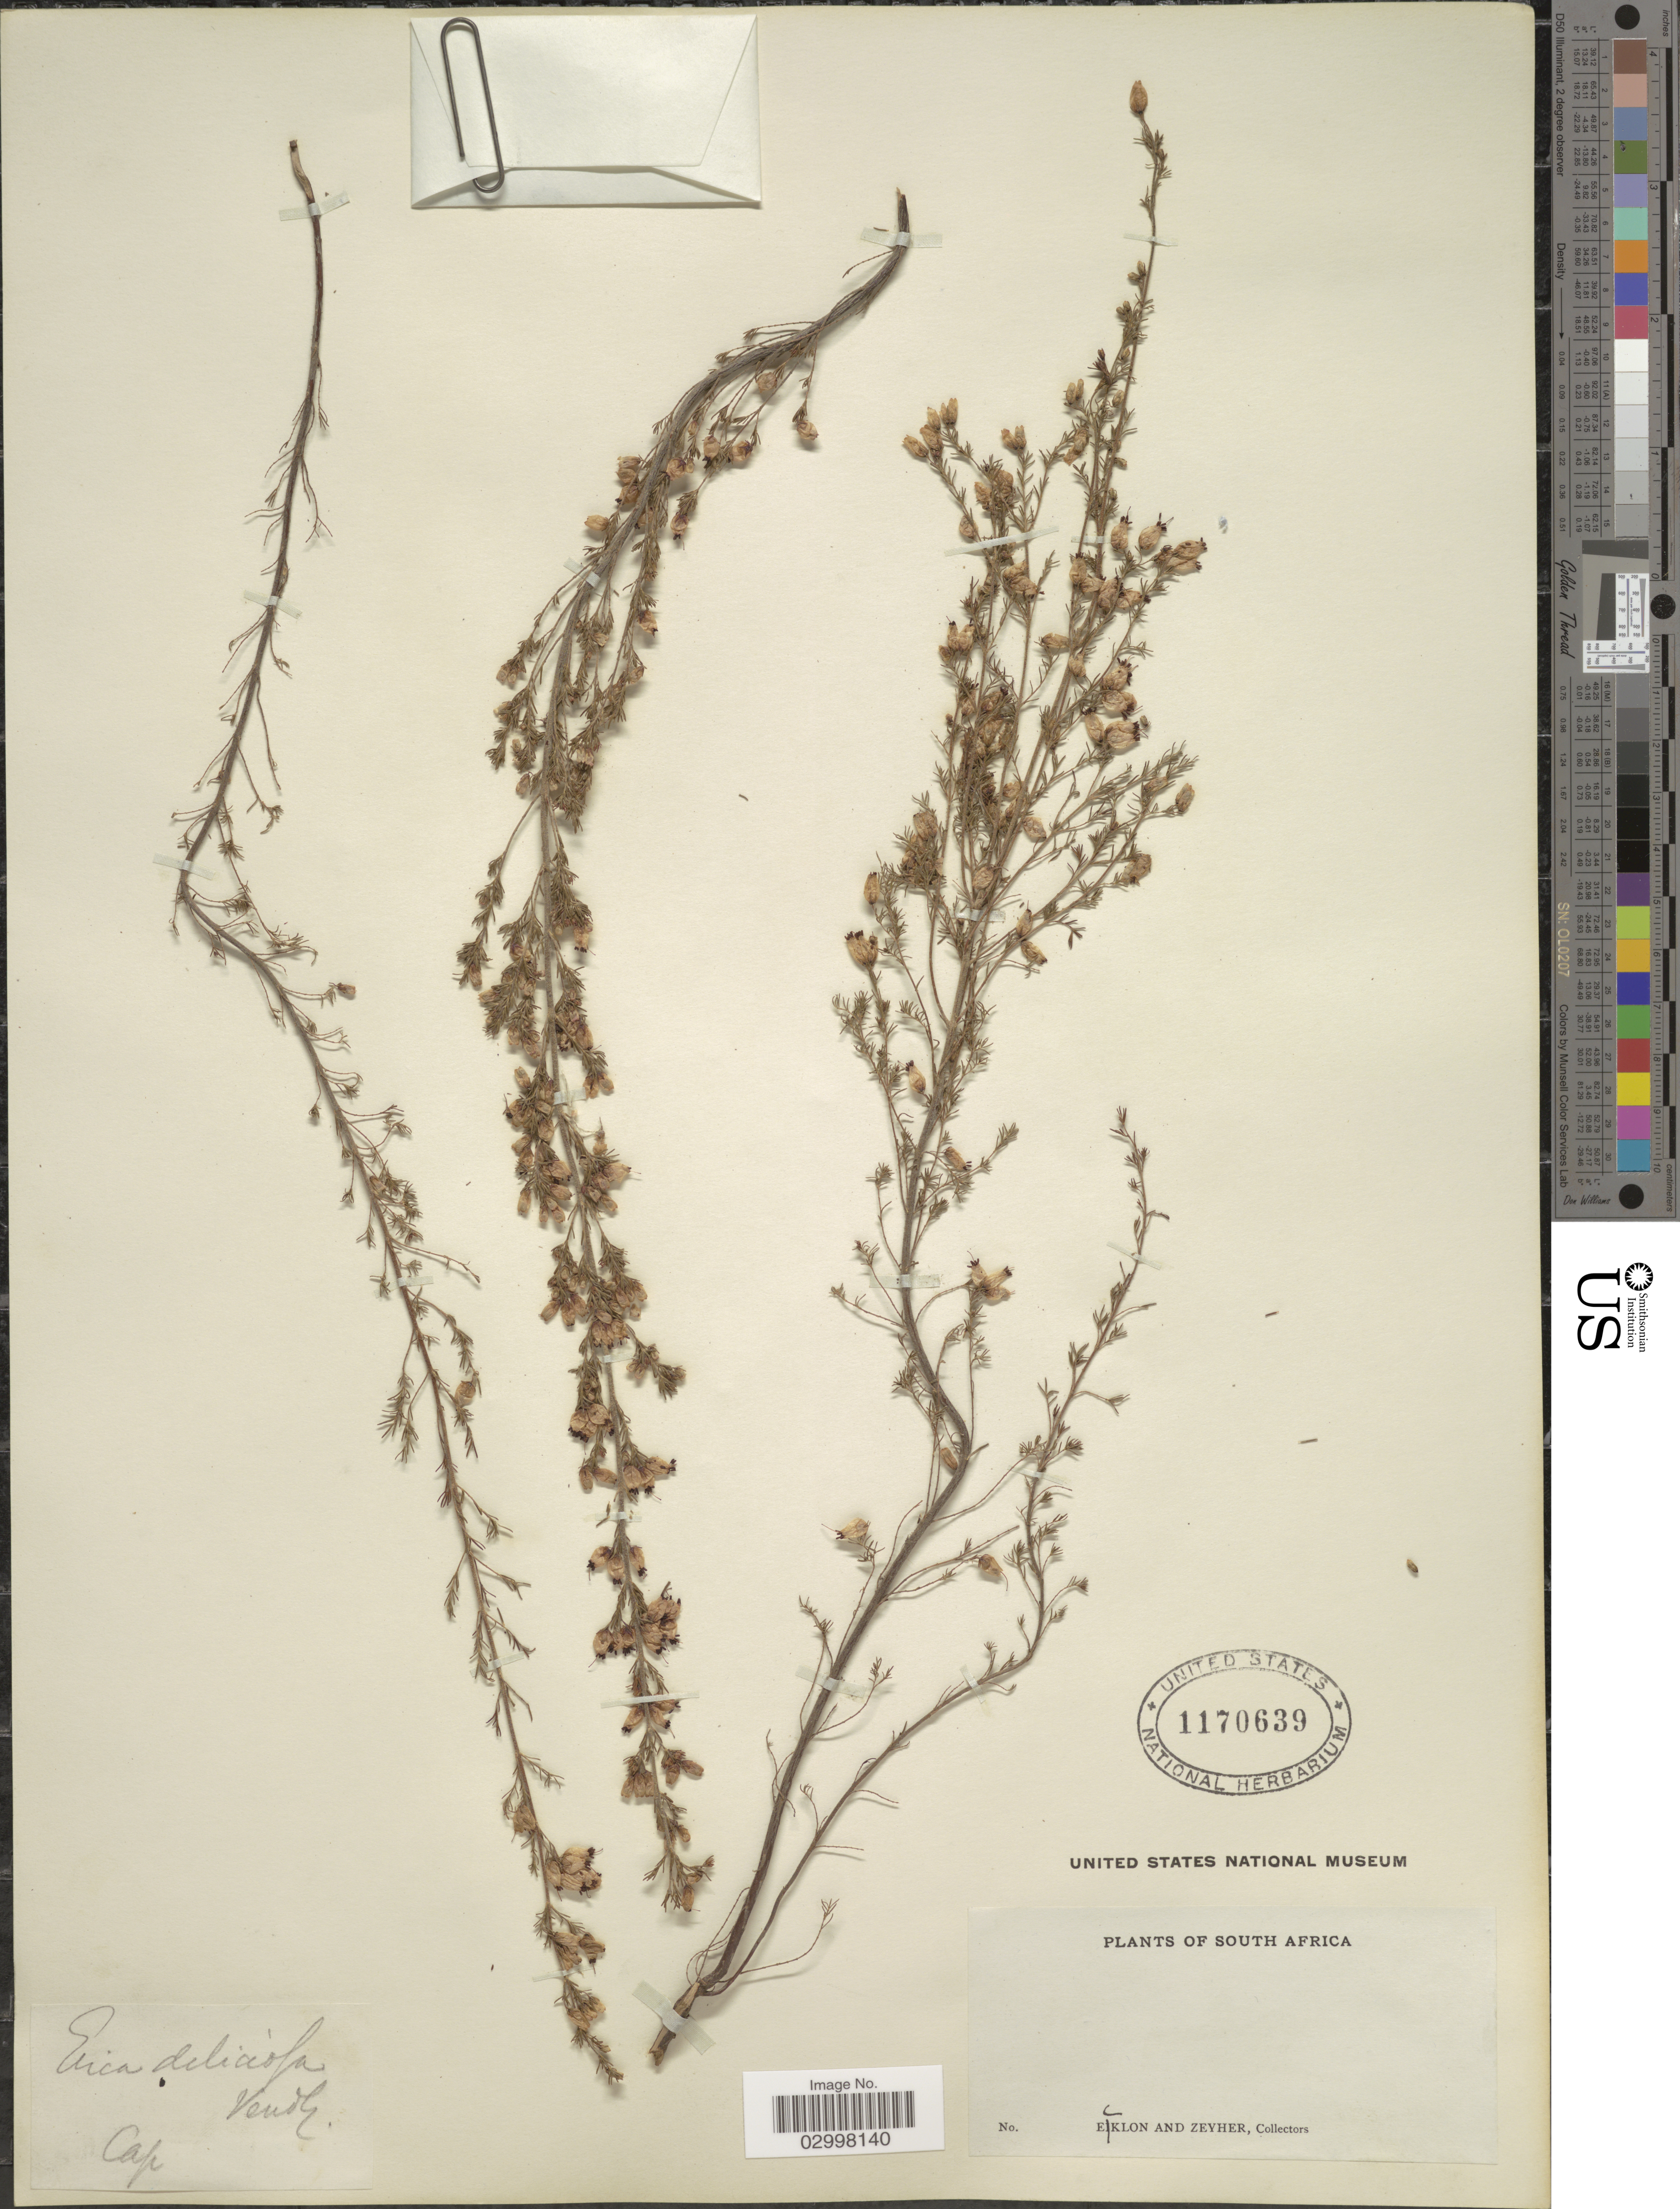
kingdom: Plantae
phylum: Tracheophyta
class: Magnoliopsida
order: Ericales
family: Ericaceae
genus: Erica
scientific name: Erica deliciosa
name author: H.L. Wendl. ex Benth.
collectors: -. Ecklon & -. Zeyher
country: South Africa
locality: Cap.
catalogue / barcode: US 1170639